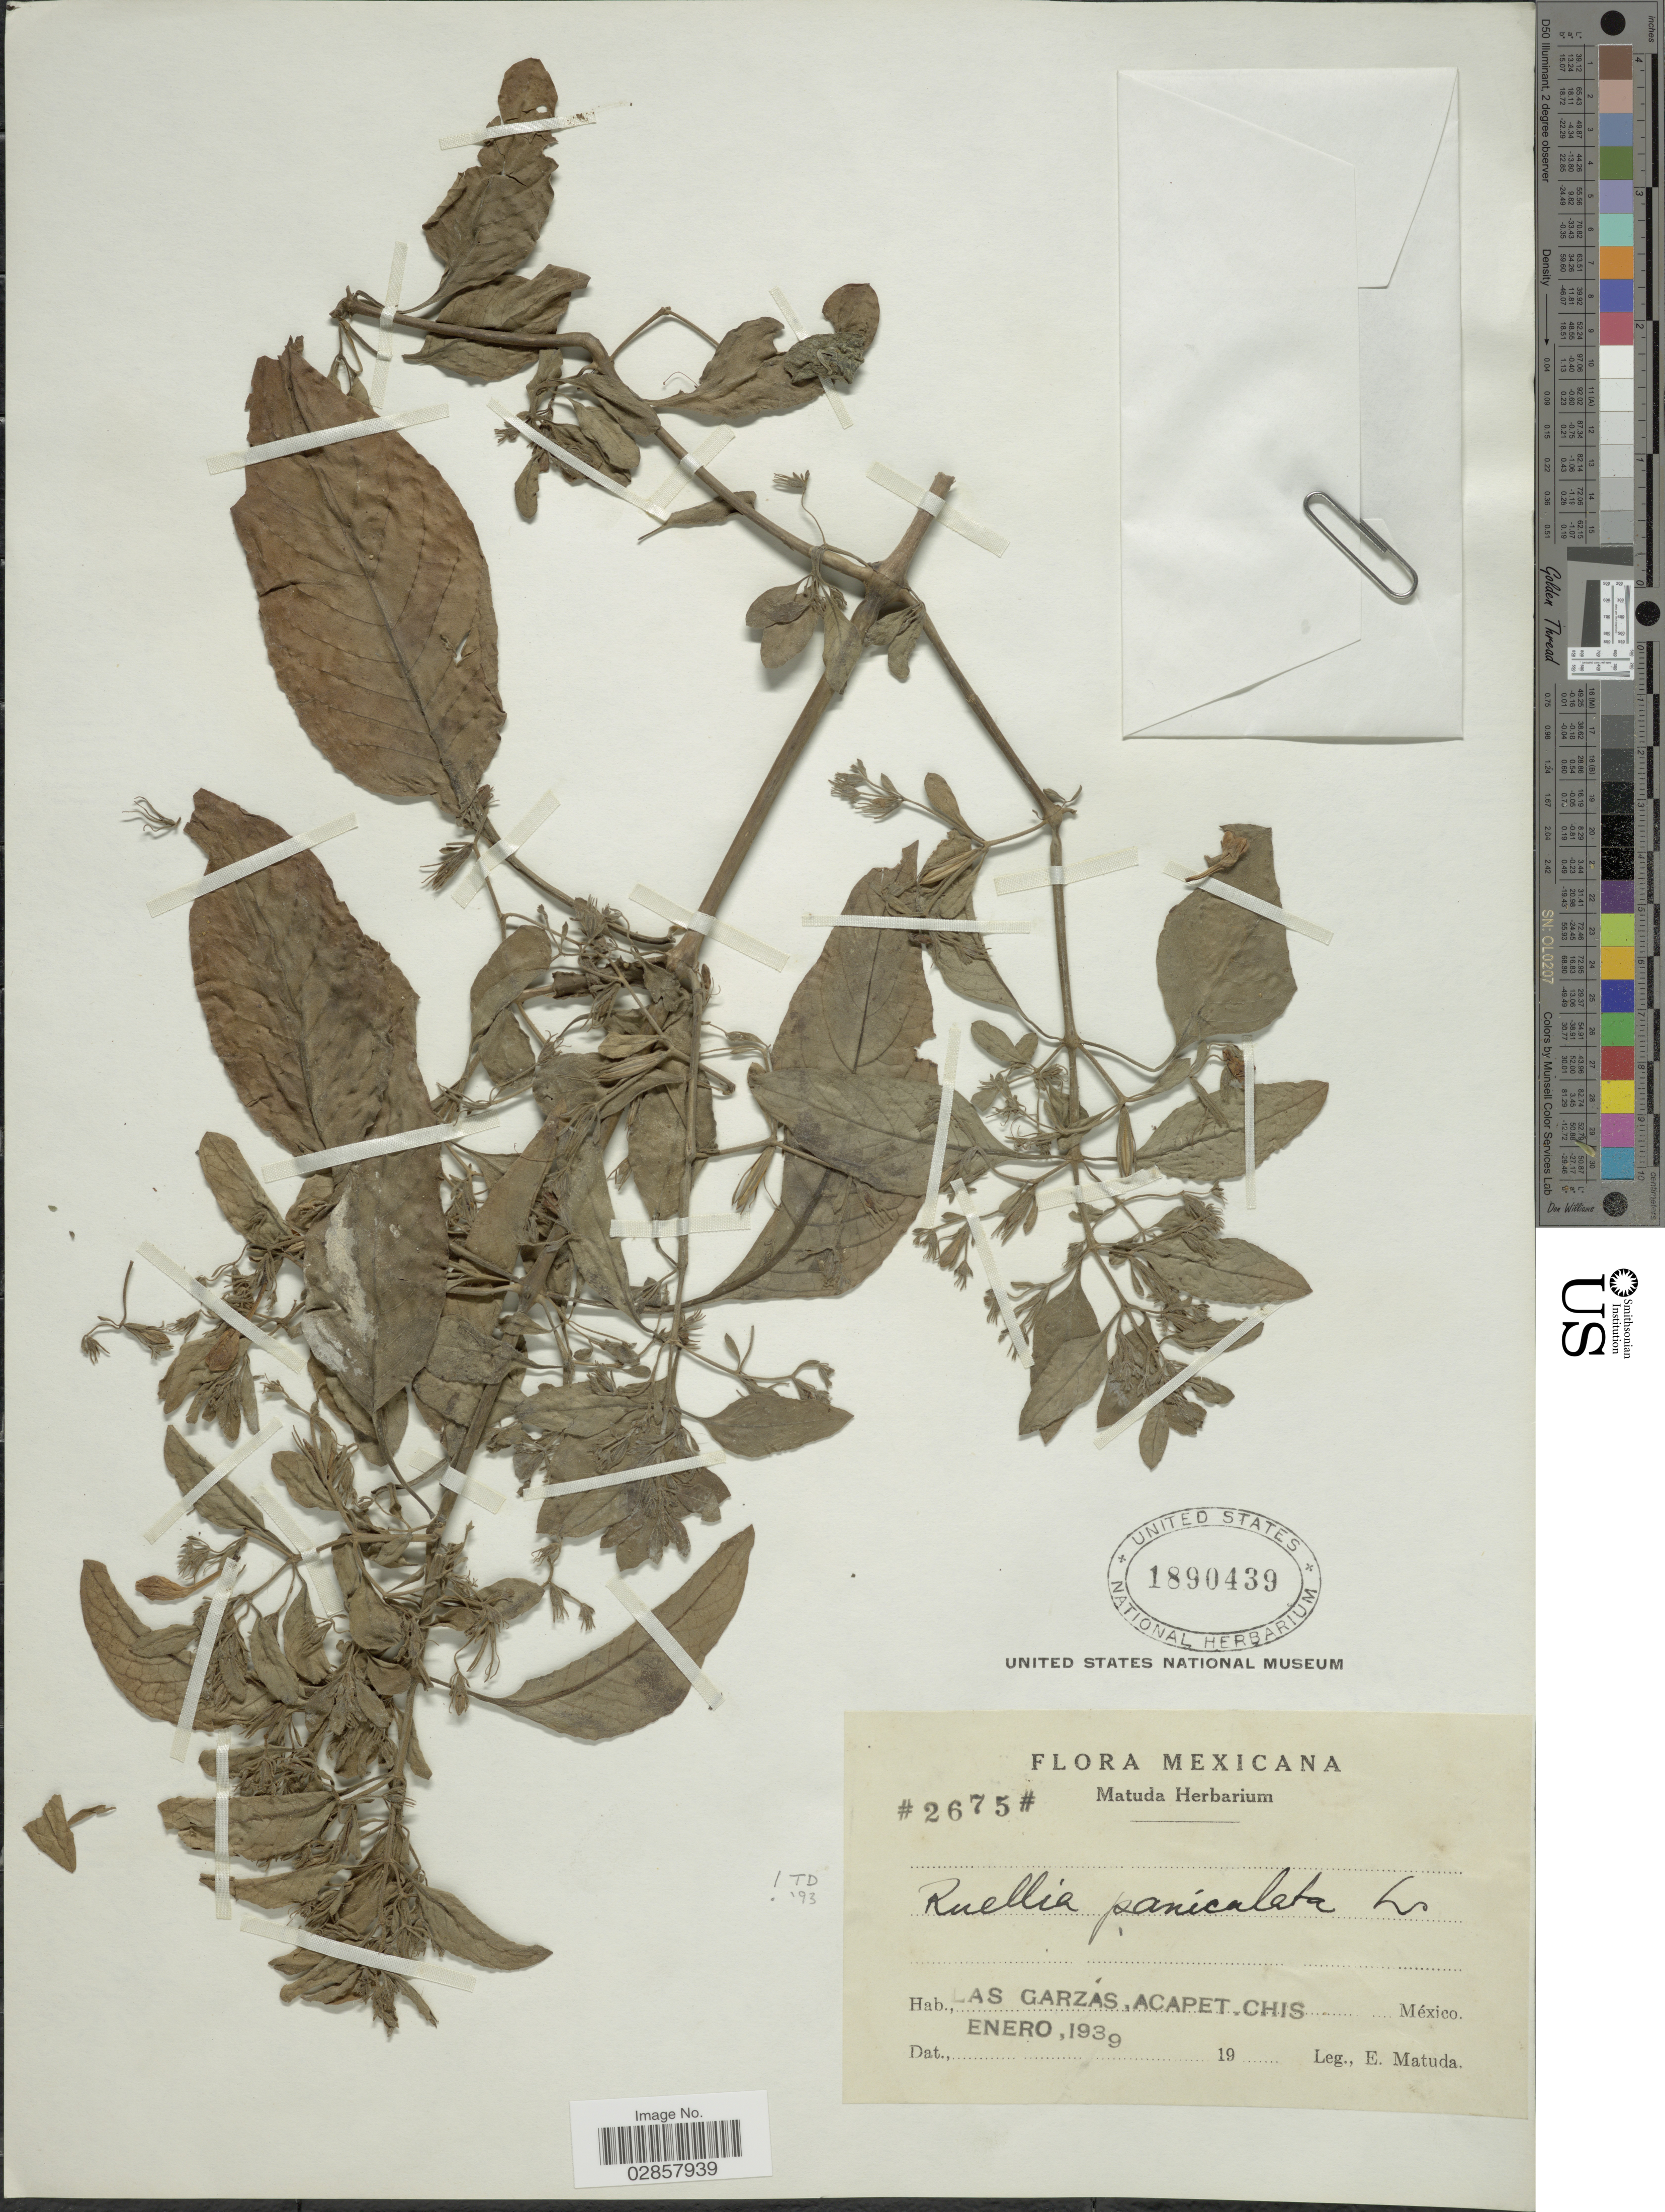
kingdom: Plantae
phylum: Tracheophyta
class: Magnoliopsida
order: Lamiales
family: Acanthaceae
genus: Ruellia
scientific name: Ruellia paniculata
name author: L.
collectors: E. Matuda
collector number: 2675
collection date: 1939-01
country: Mexico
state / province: Chiapas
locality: Las Garzás, Acapet.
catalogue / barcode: US 1890439